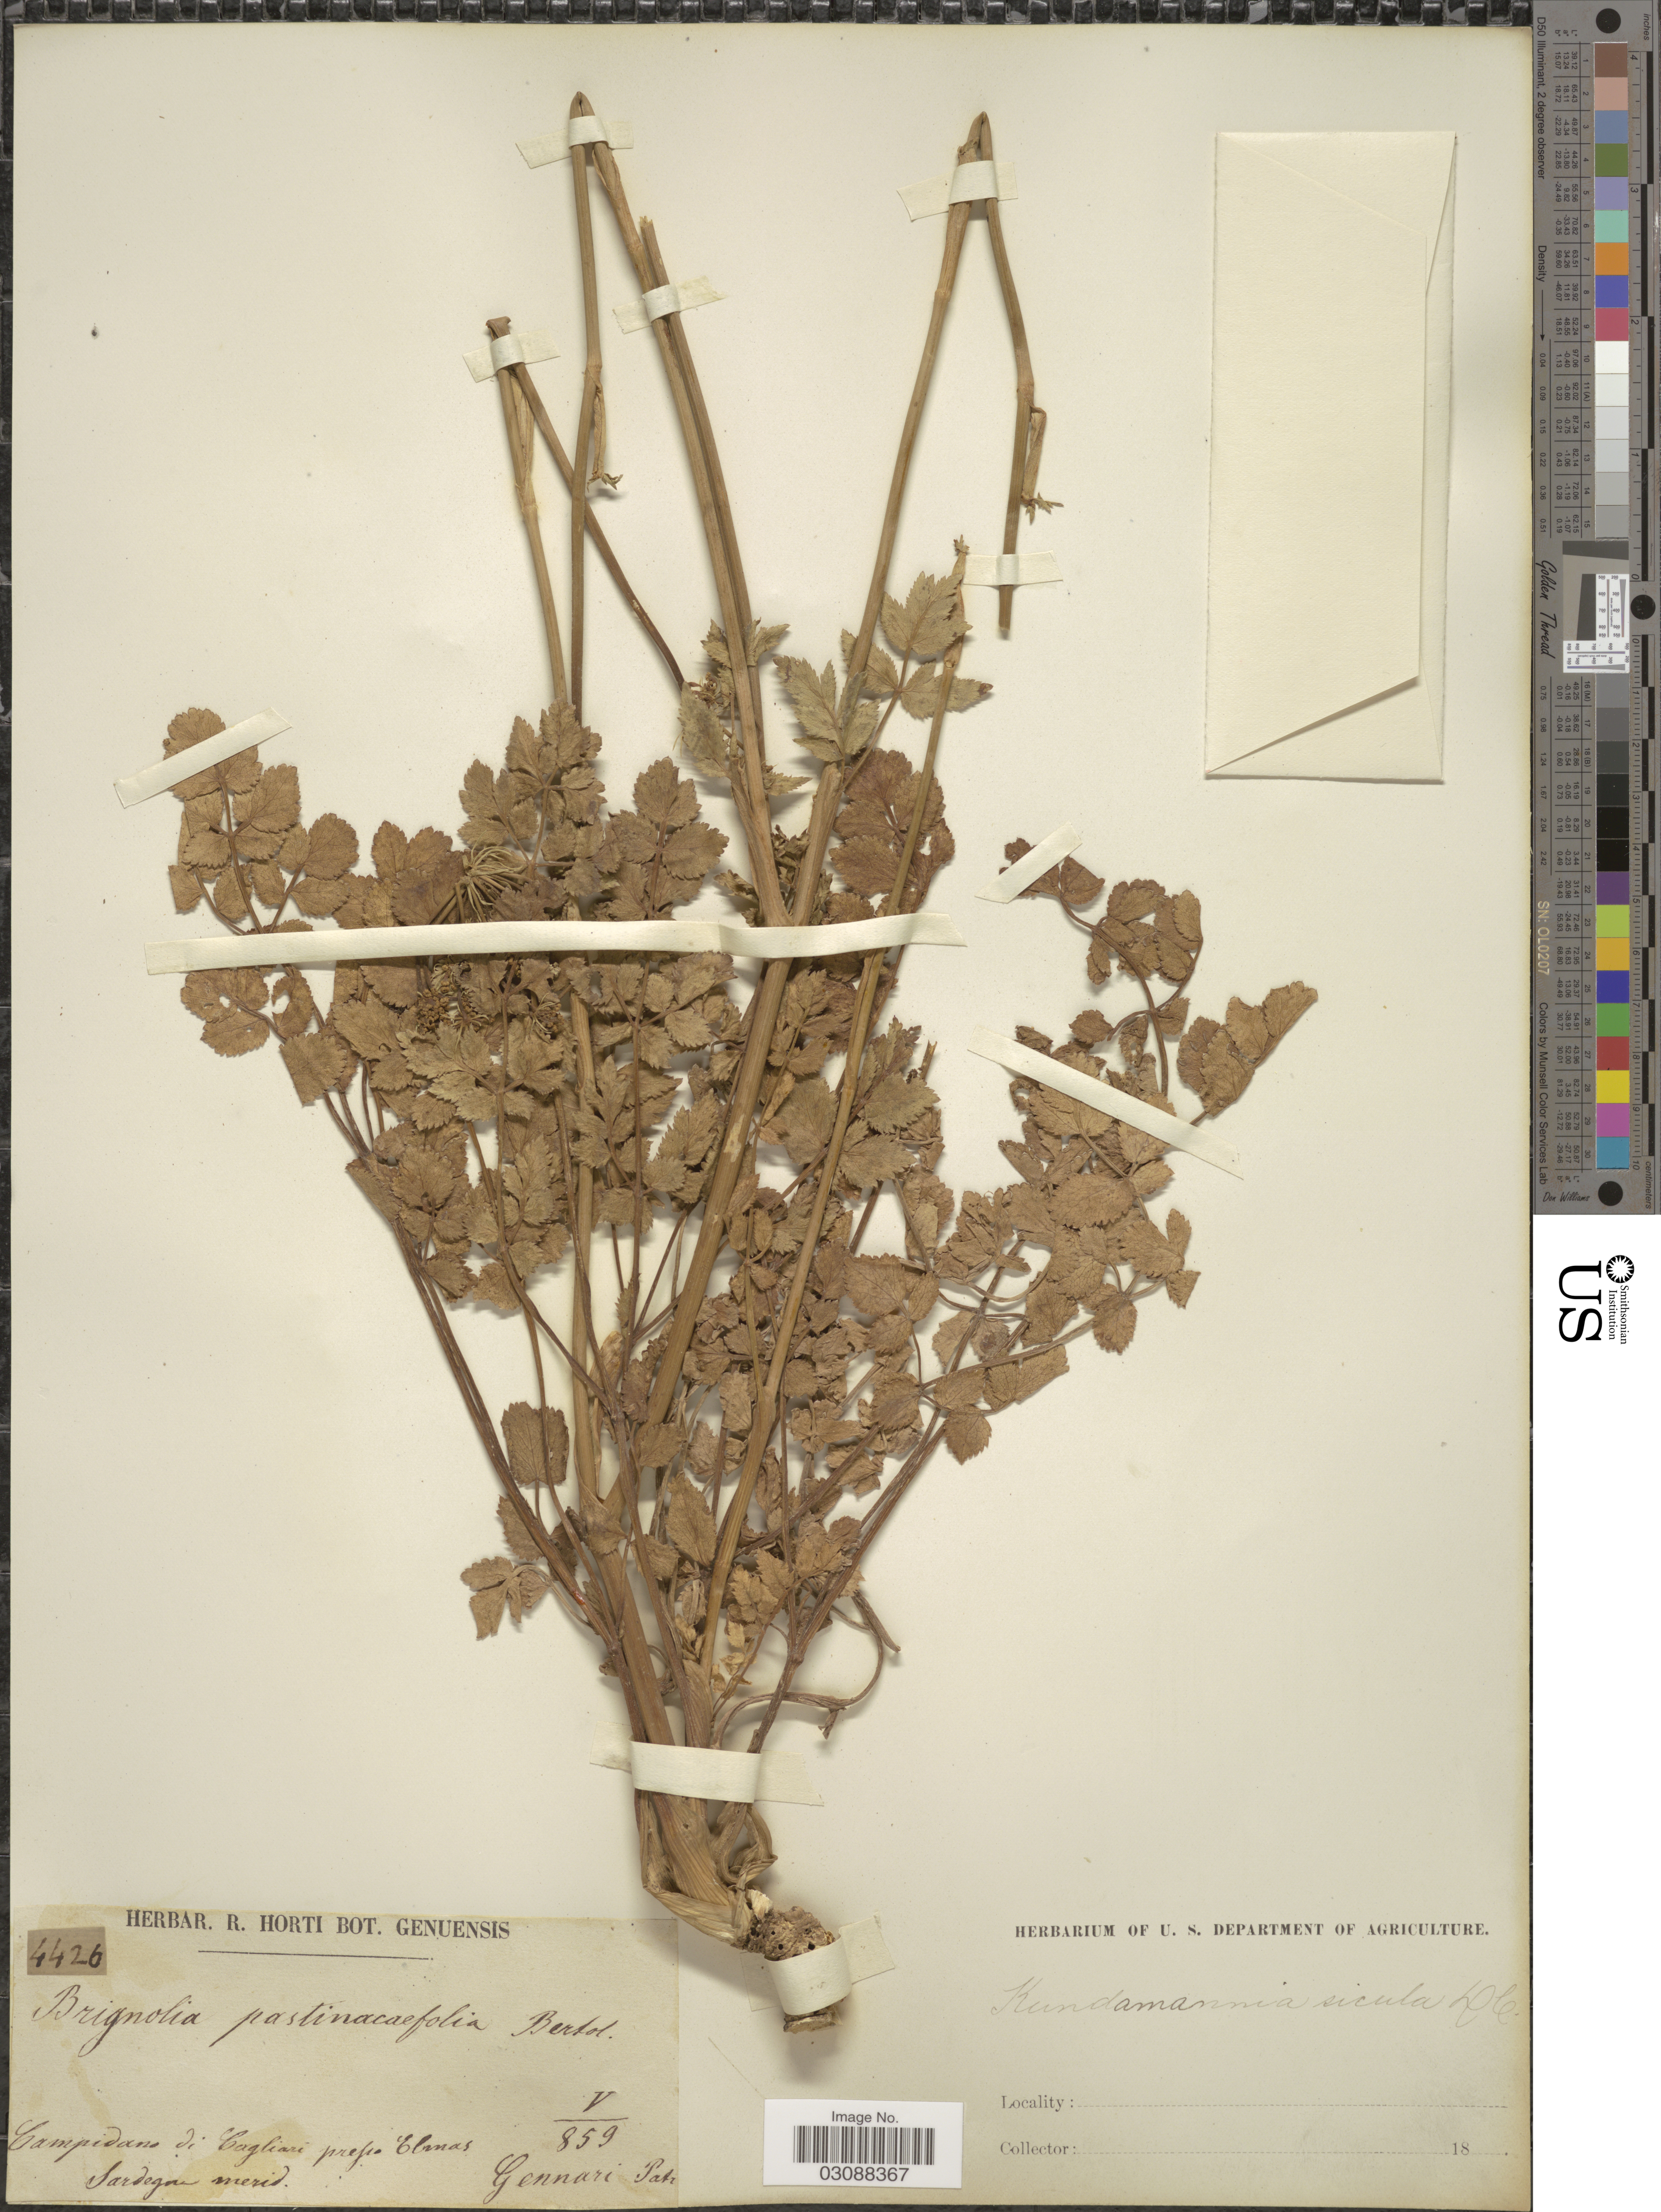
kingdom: Plantae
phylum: Tracheophyta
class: Magnoliopsida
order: Apiales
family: Apiaceae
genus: Kundmannia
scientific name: Kundmannia sicula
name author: (L.) DC.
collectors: P. Gennari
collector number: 4426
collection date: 1859-05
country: Italy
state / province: Sardegna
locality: Campidano di Cagliari prefio Elmas Sardegna merid.